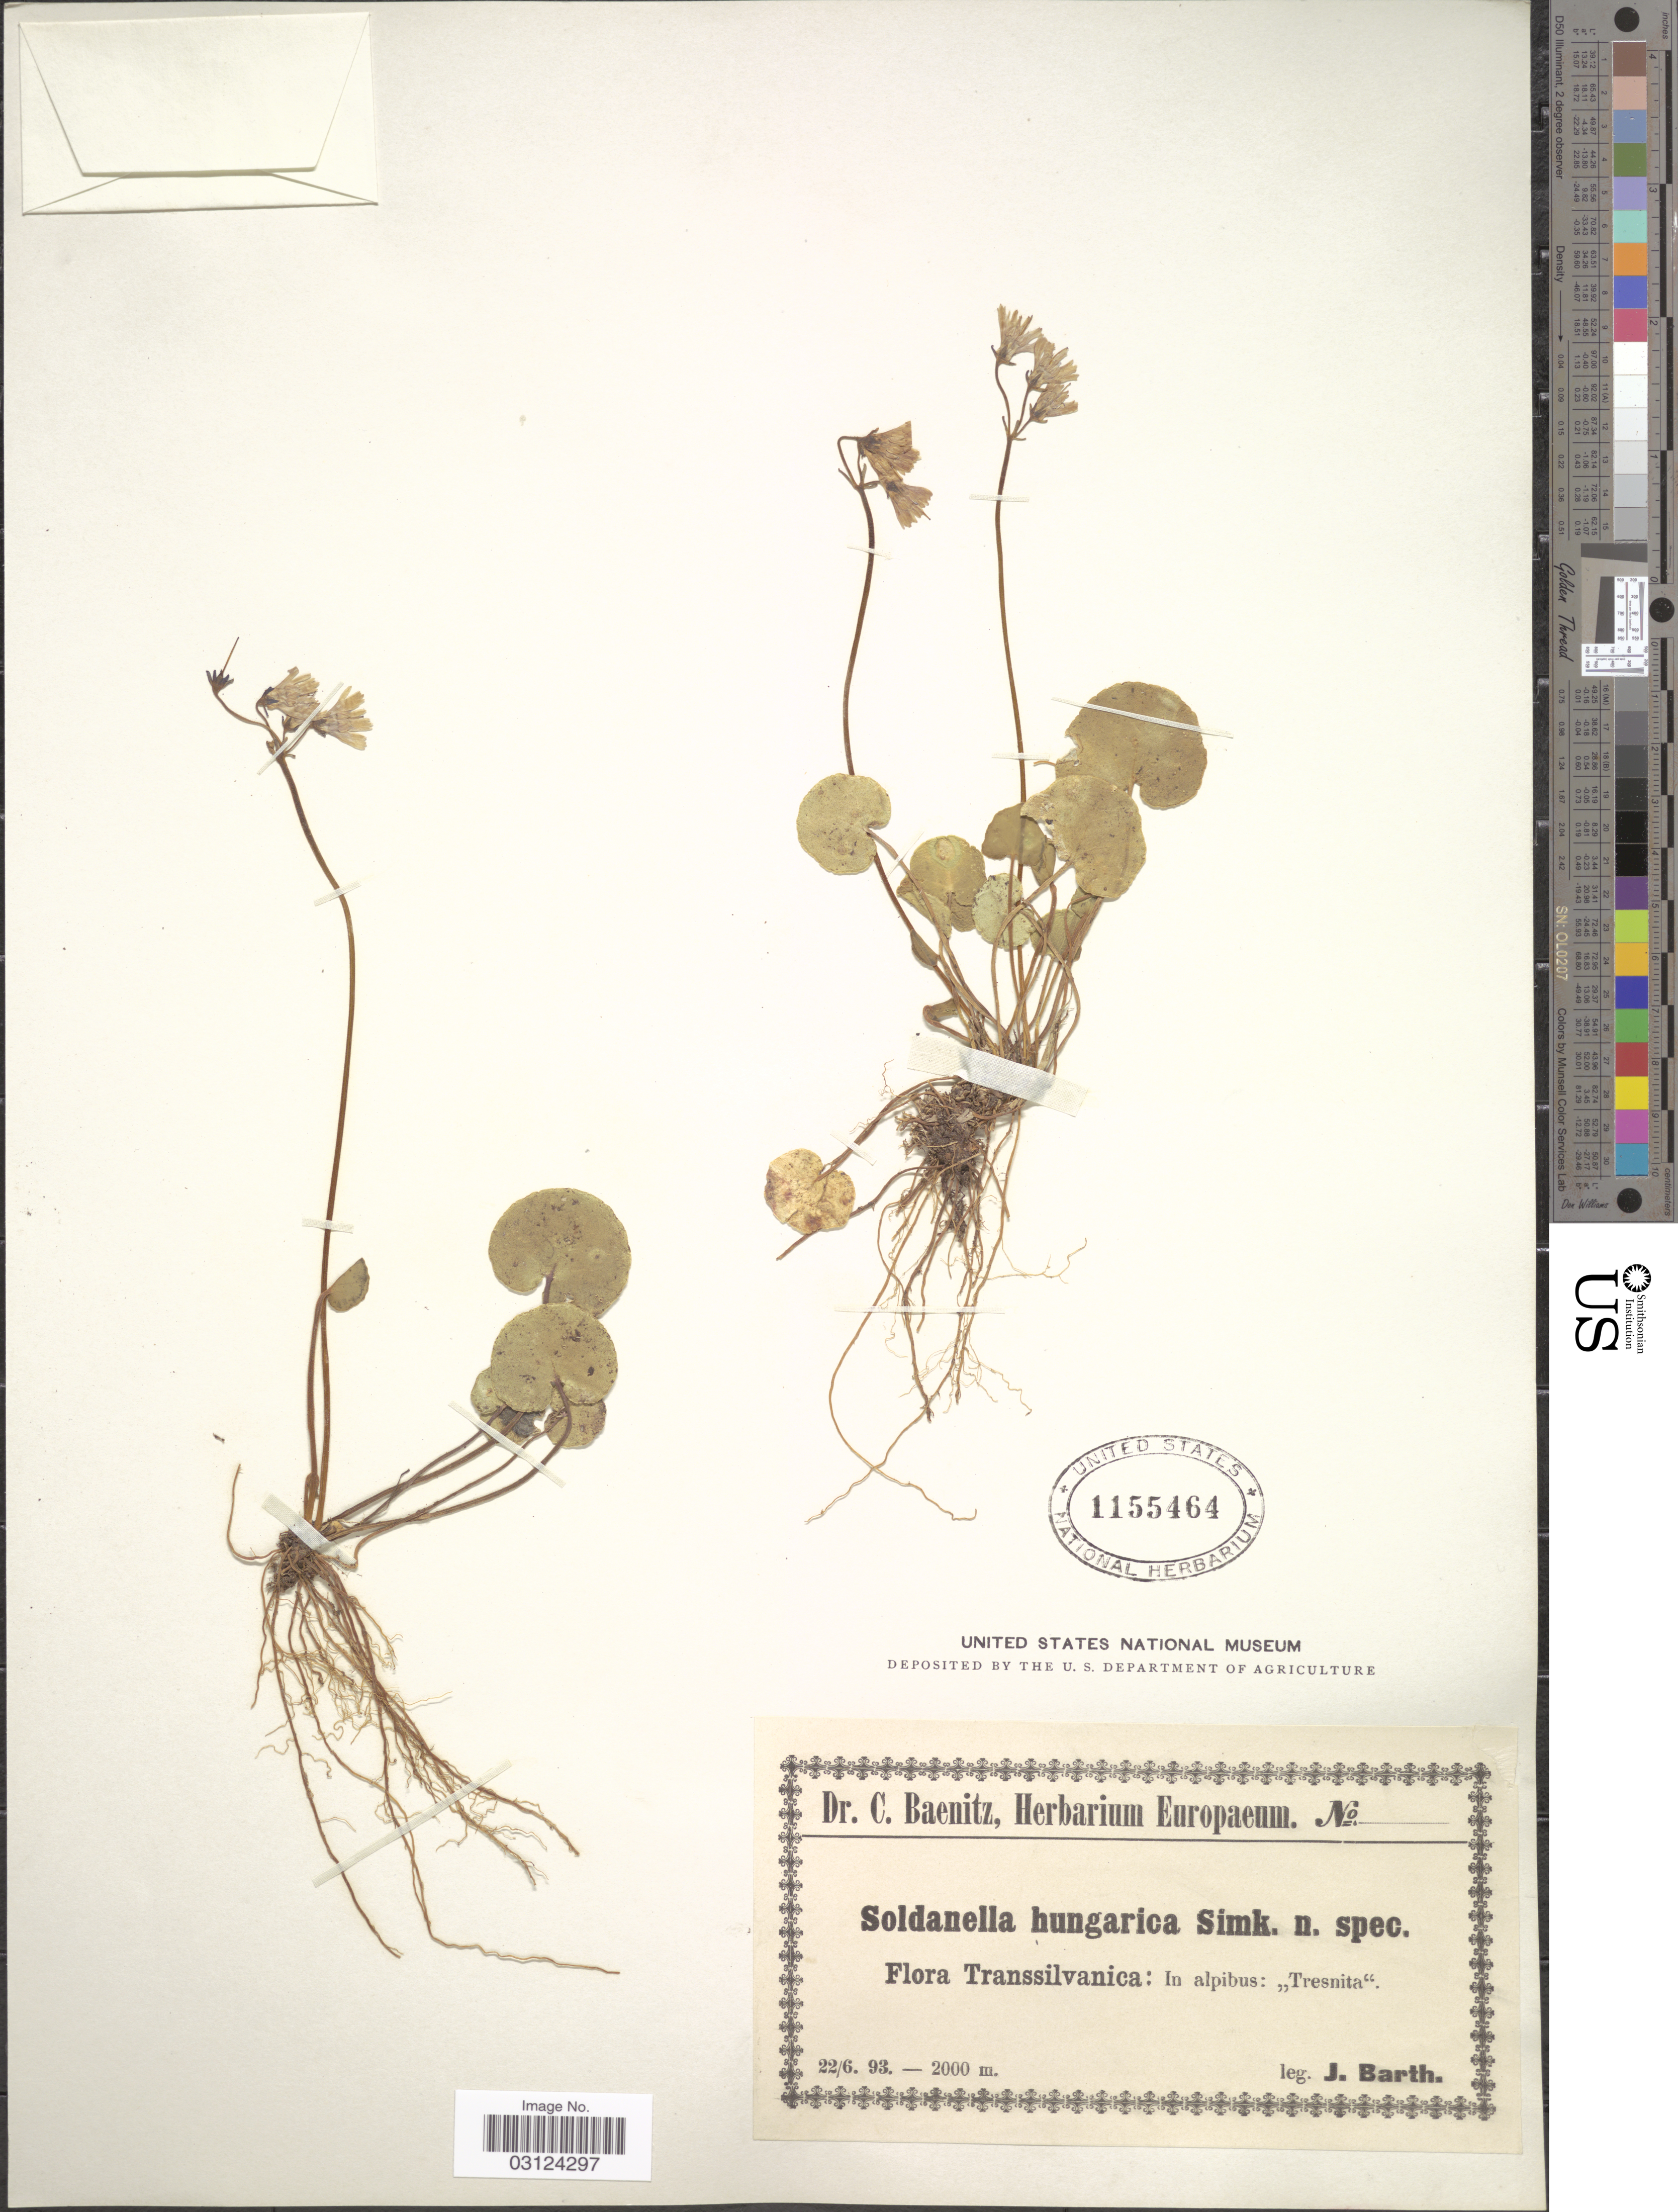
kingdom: Plantae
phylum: Tracheophyta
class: Magnoliopsida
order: Ericales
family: Primulaceae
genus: Soldanella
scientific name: Soldanella hungarica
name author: Simonk.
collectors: J. Barth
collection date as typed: Transcribed d/m/y: 22/6/93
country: Romania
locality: Transsilvanica: In alpibus "Tresnita".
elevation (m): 2000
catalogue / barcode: US 1155464